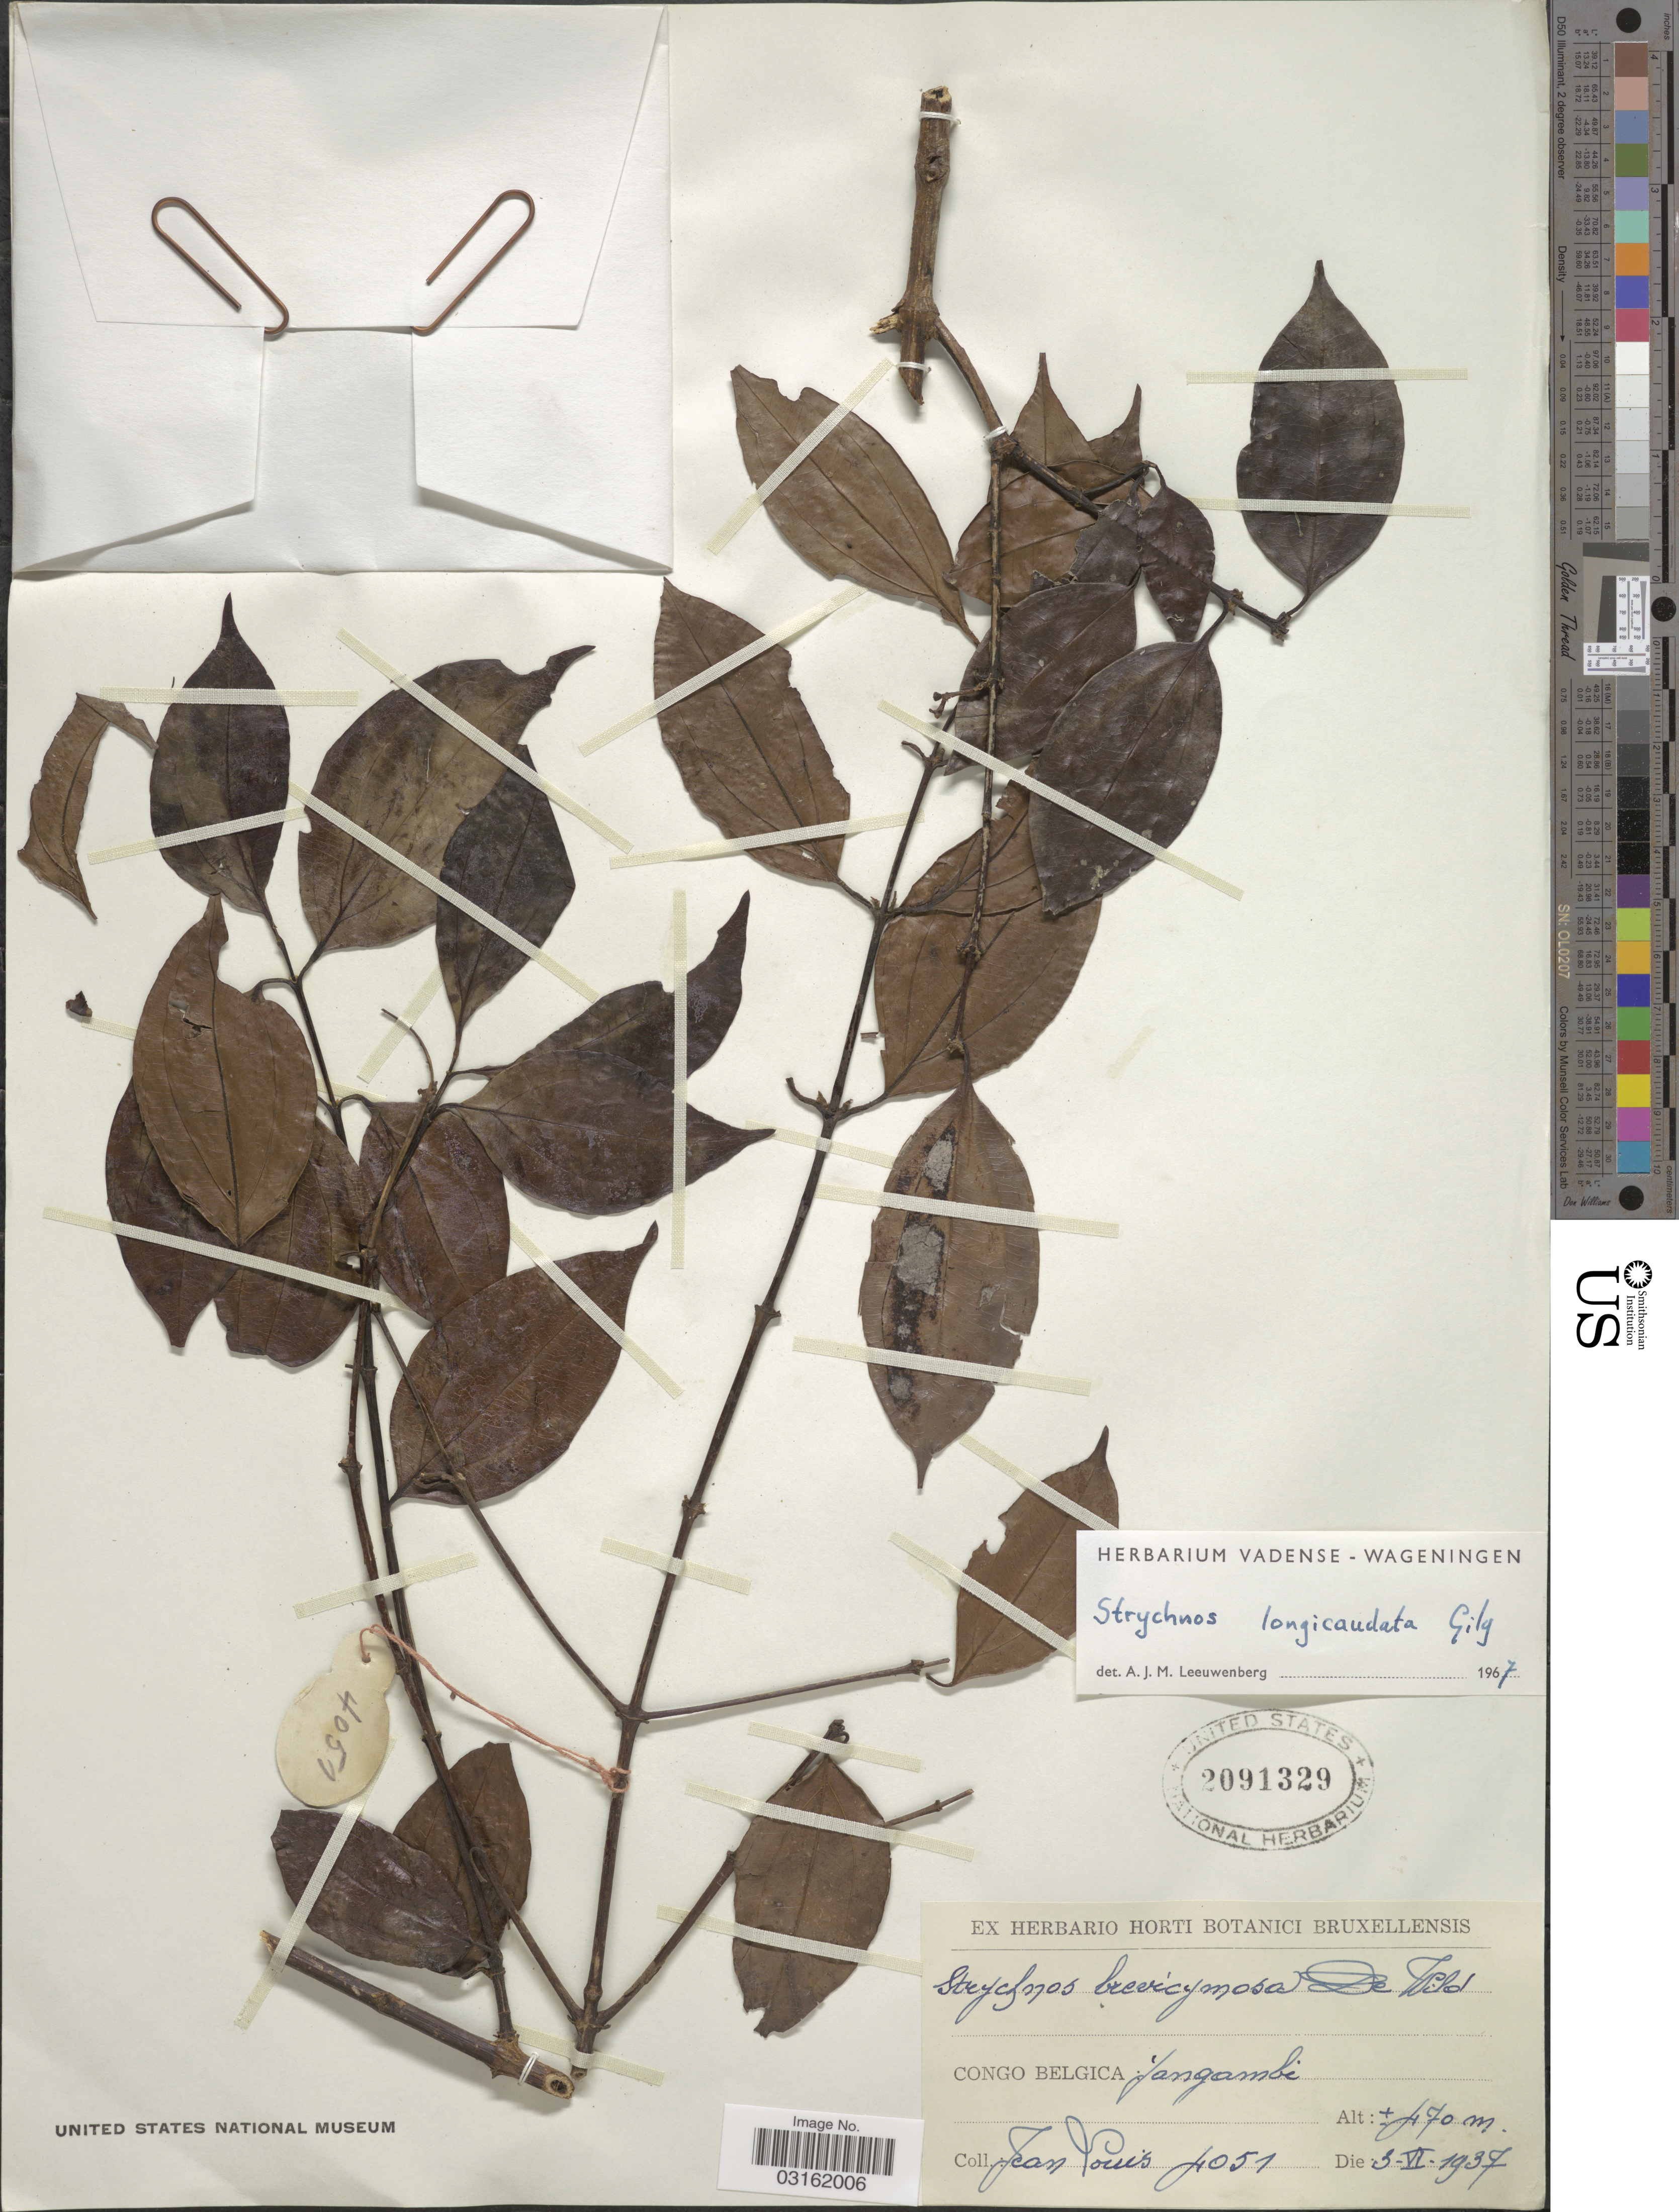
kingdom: Plantae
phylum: Tracheophyta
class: Magnoliopsida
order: Gentianales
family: Loganiaceae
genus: Strychnos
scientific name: Strychnos longicaudata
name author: Gilg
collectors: J. Louis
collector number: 4051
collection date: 1937-06-03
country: Congo, Democratic Republic of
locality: Congo Belgica: Yangambi.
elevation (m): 470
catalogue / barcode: US 2091329